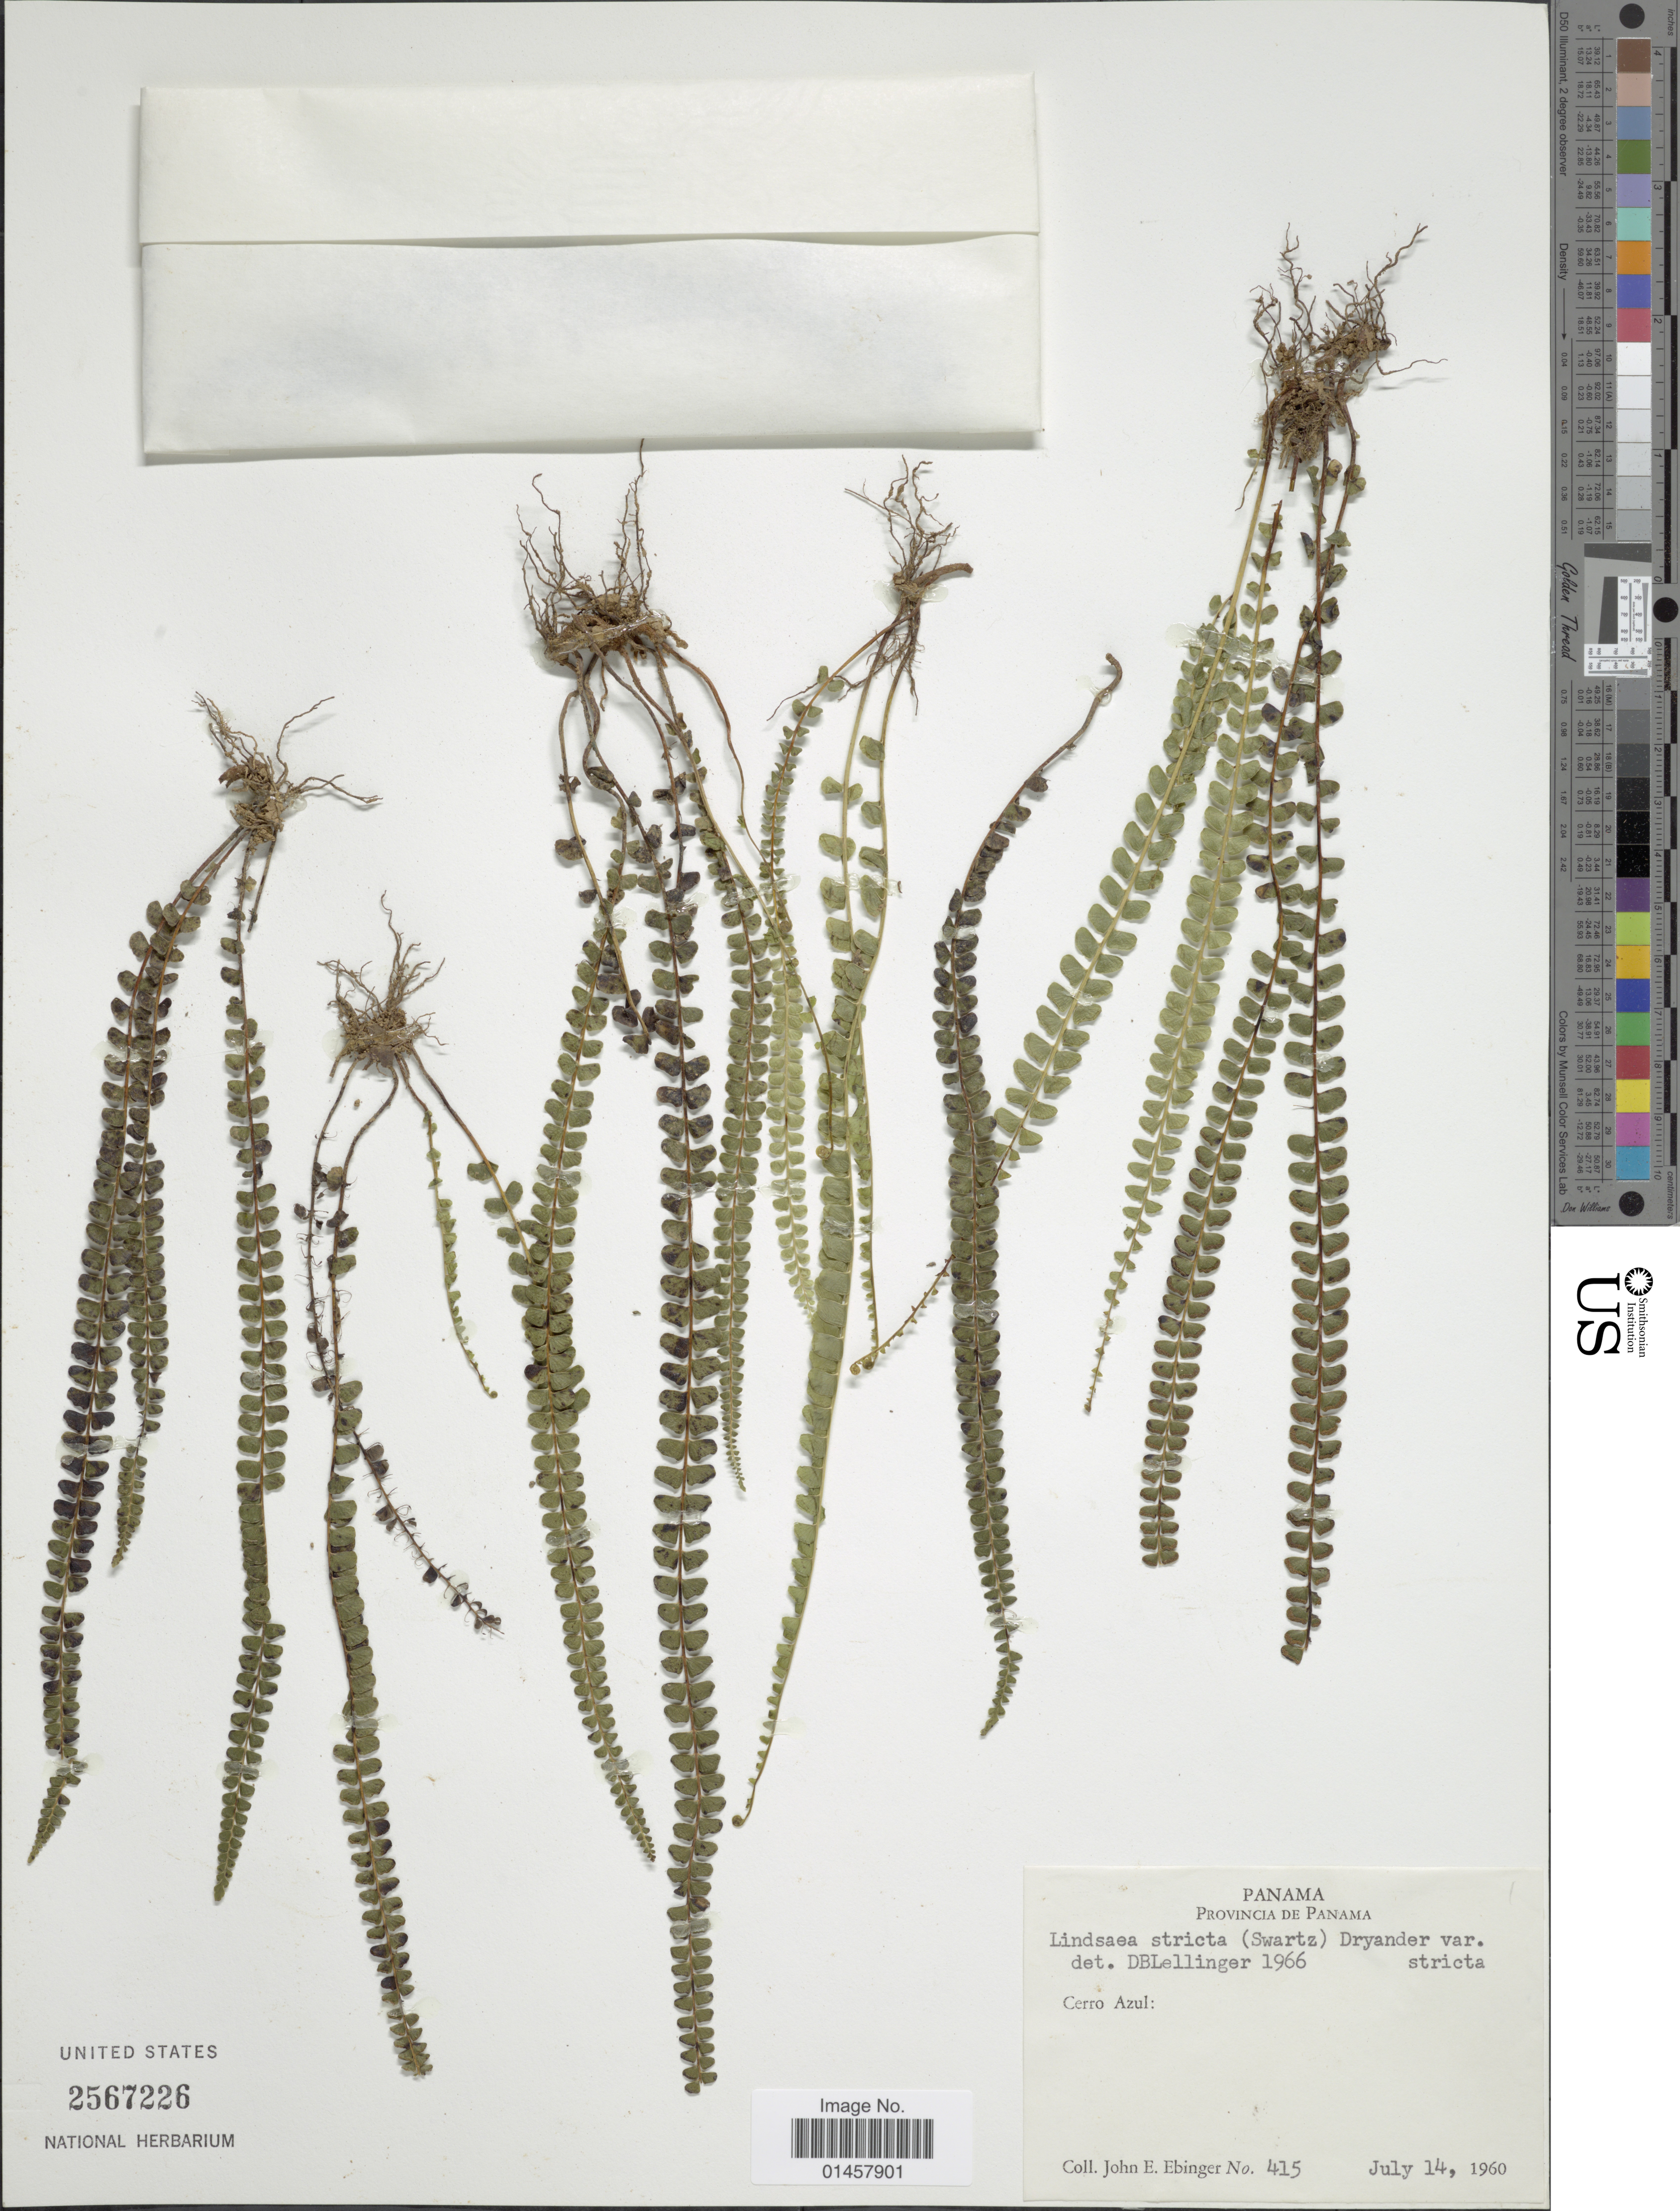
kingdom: Plantae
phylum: Tracheophyta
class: Polypodiopsida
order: Polypodiales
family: Lindsaeaceae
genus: Lindsaea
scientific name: Lindsaea stricta f. stricta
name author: (Sw.) Dryand.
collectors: J. Ebinger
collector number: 415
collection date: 1960-07-14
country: Panama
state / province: Panamá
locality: Provincia de Panama, Cerro Azul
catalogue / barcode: US 2567226